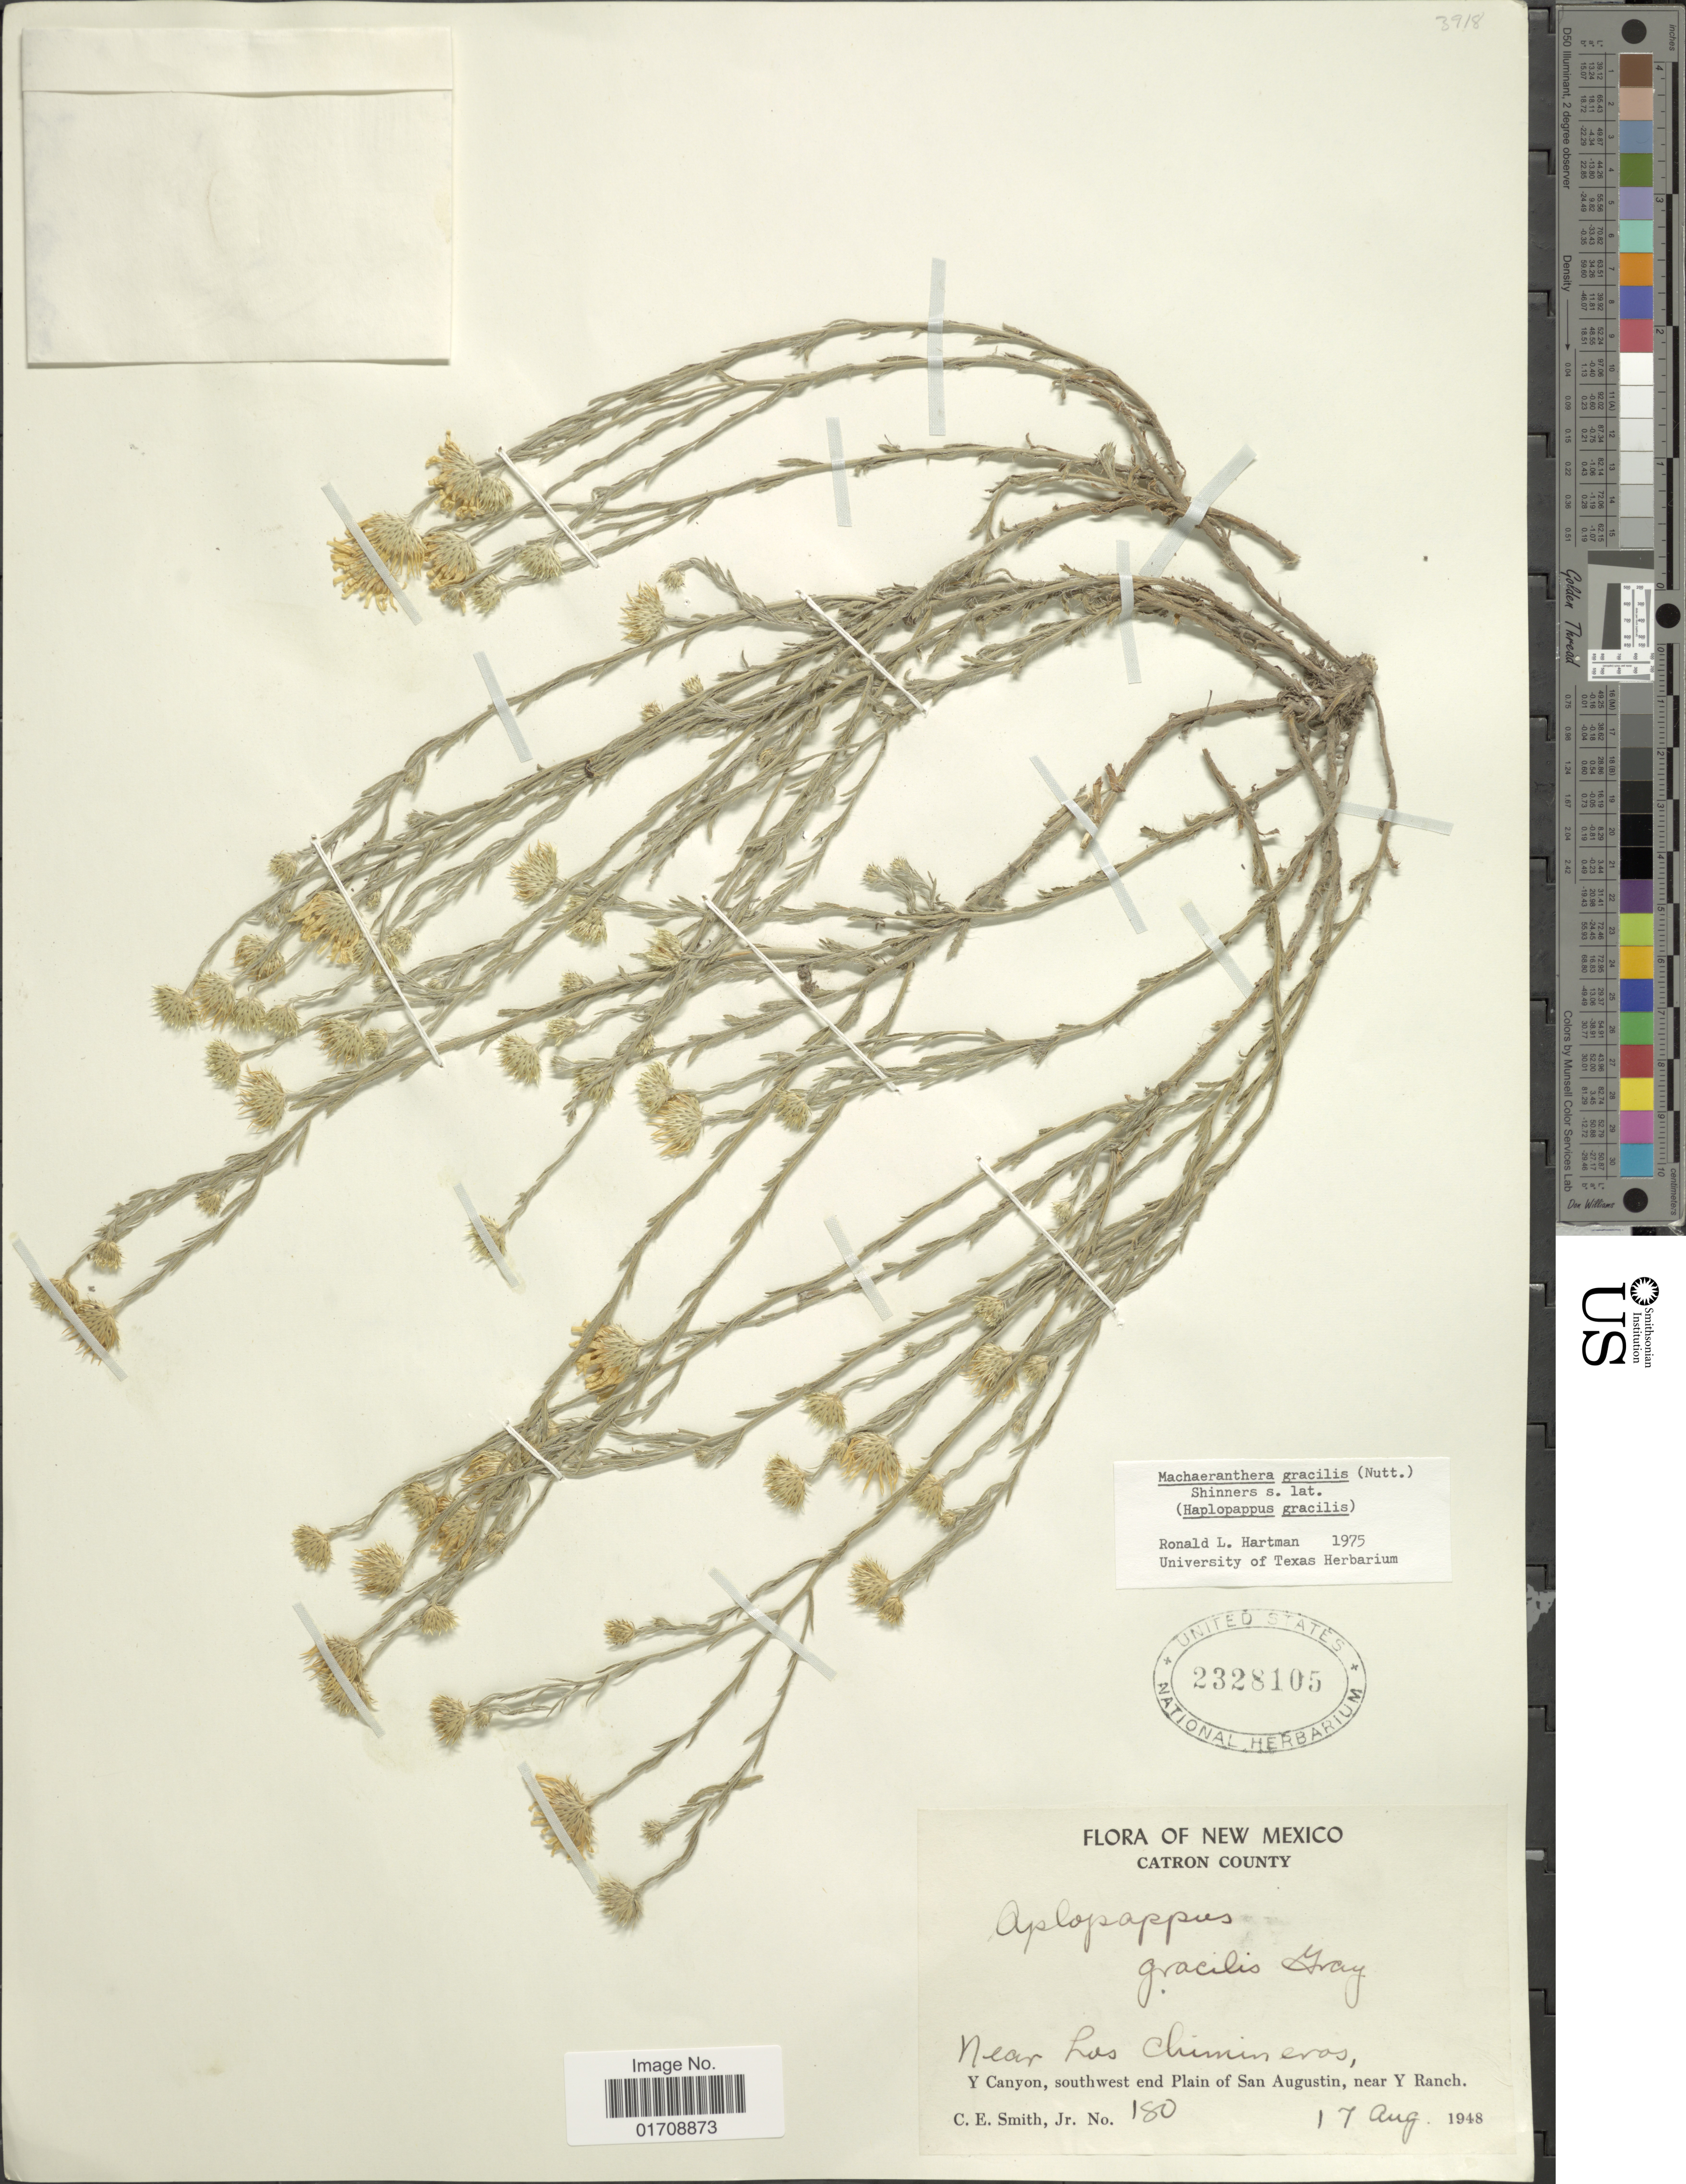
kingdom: Plantae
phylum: Tracheophyta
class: Magnoliopsida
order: Asterales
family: Asteraceae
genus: Machaeranthera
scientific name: Machaeranthera gracilis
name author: (Nutt.) Shinners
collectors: C. E. Smith Jr.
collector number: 180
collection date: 1948-08-17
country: United States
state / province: New Mexico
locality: Catron County, near Las Chimineros, Y Canyon, southwest end Plain of San Augustin, near Y Ramch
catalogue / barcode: US 2328105